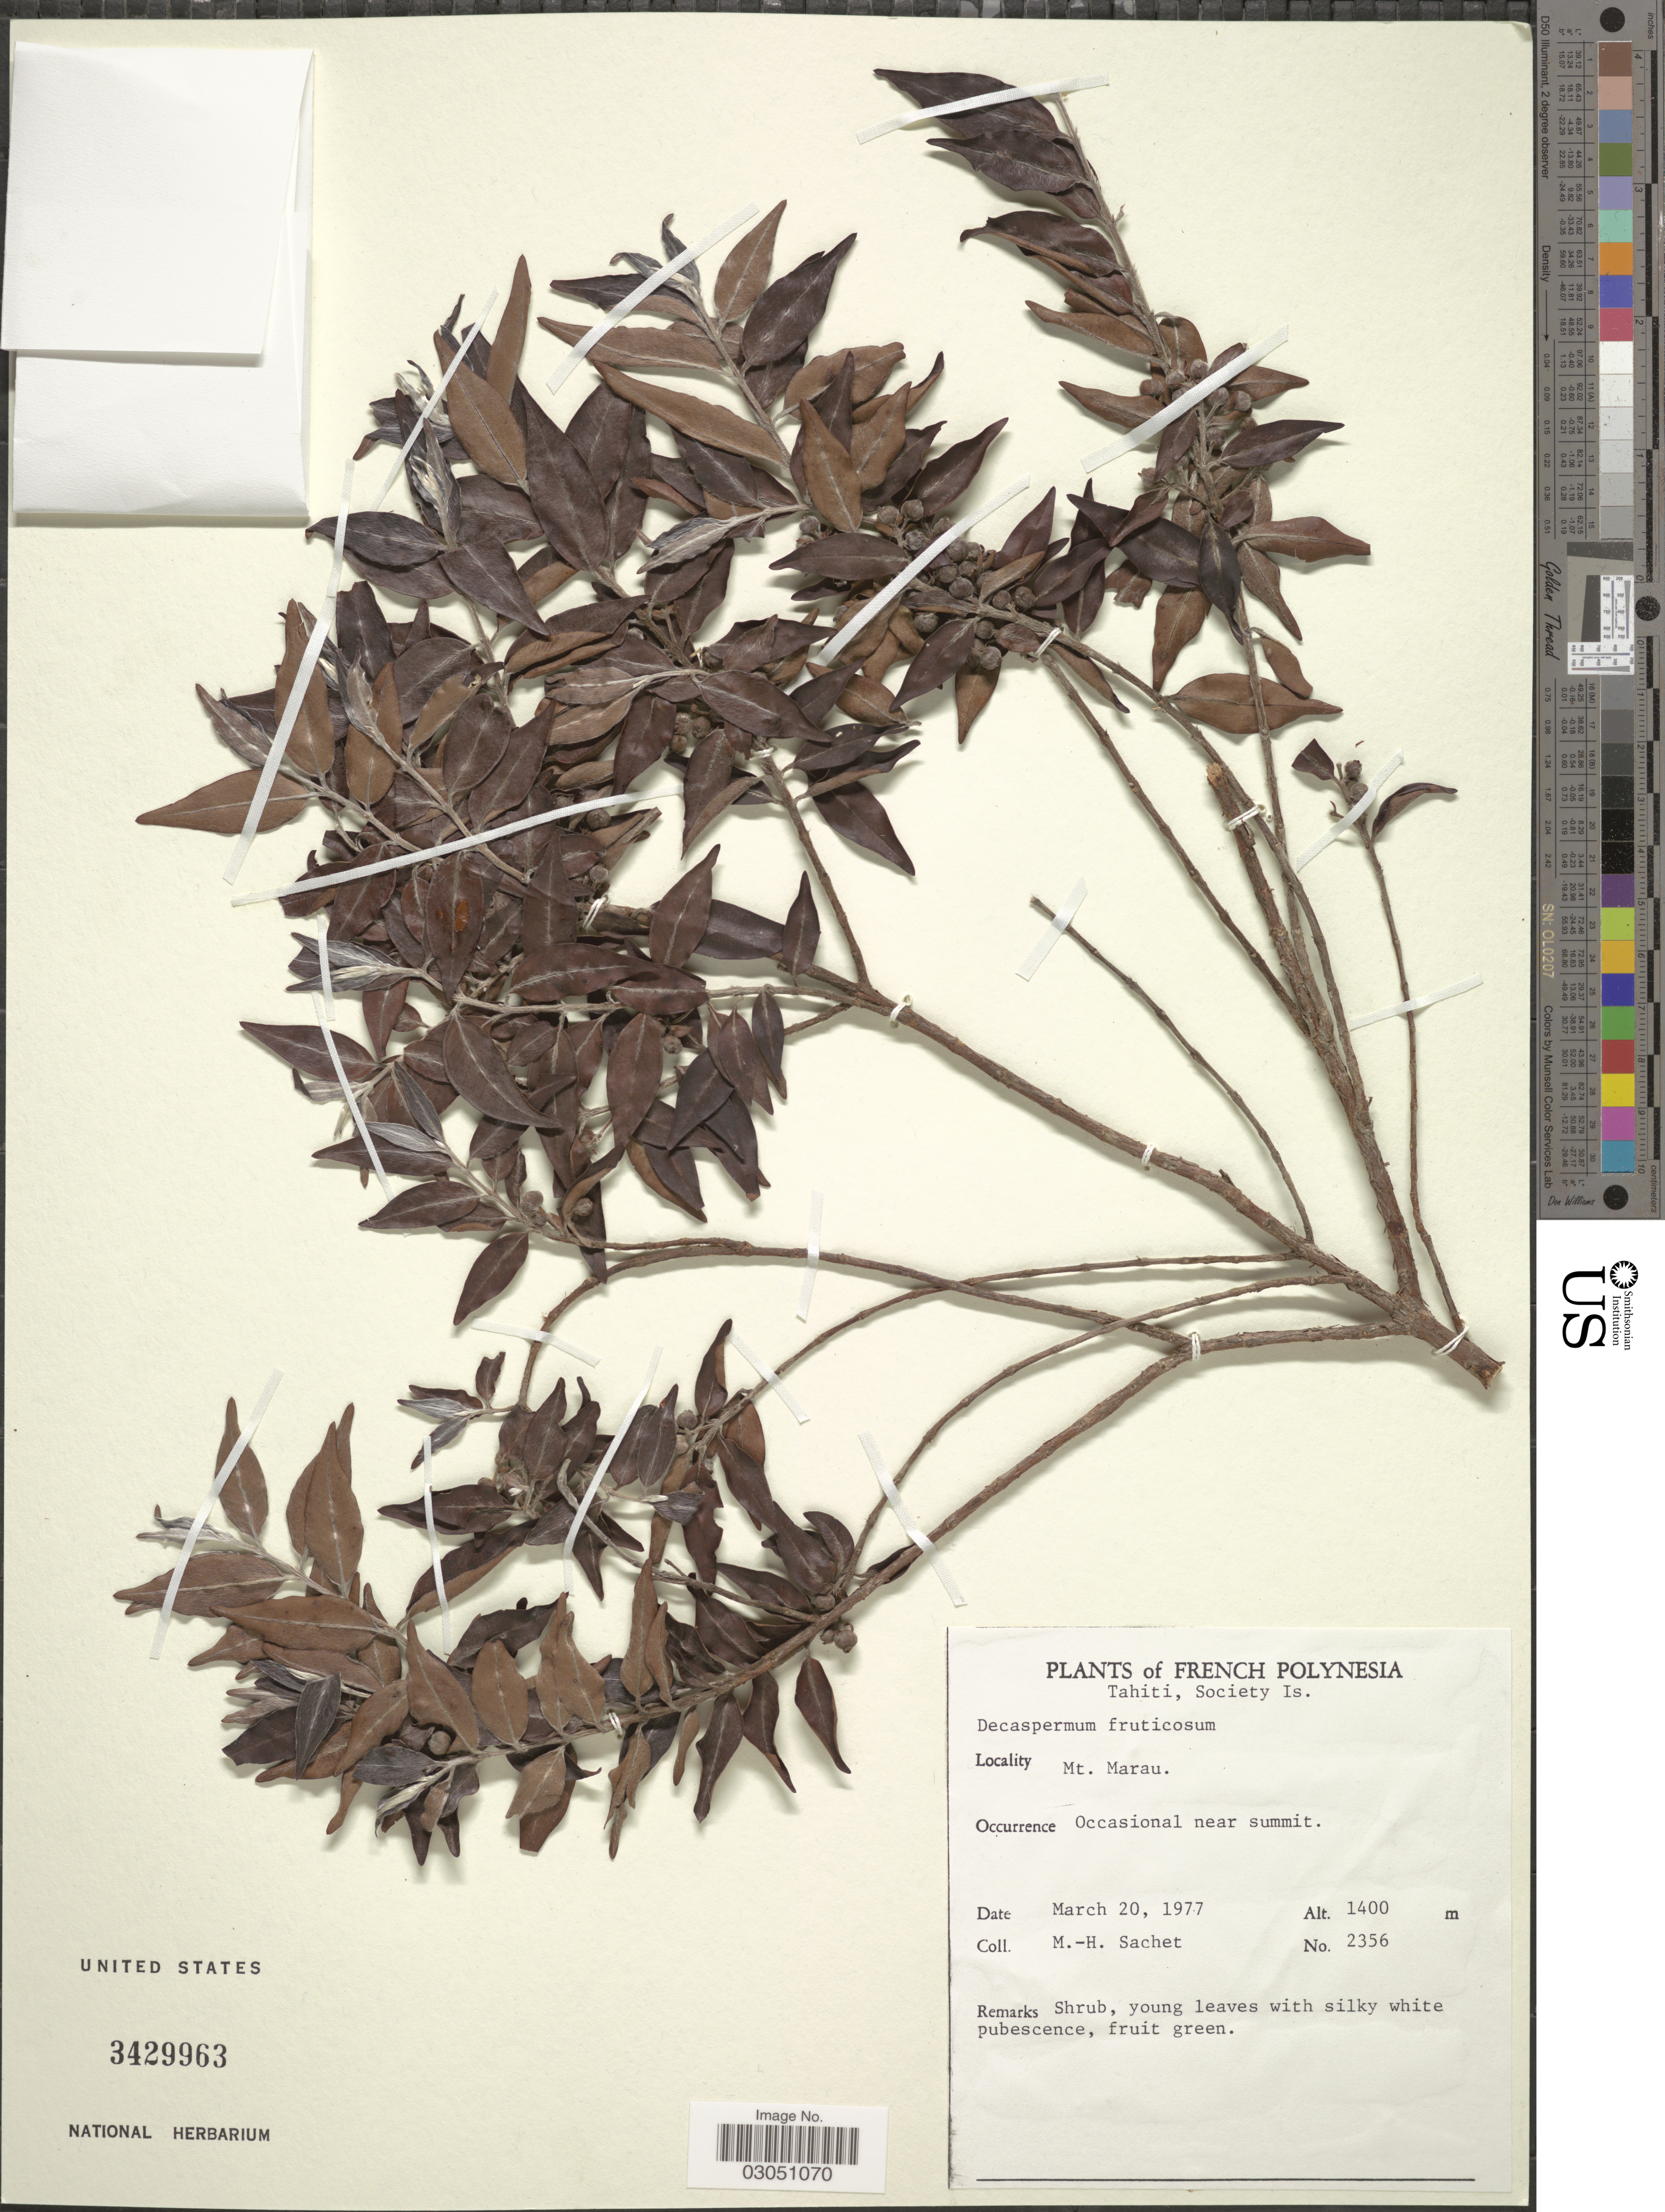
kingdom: Plantae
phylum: Tracheophyta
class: Magnoliopsida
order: Myrtales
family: Myrtaceae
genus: Decaspermum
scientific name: Decaspermum fruticosum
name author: J.R. Forst. & G. Forst.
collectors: M.-H. Sachet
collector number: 2356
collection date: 1977-03-20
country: French Polynesia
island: Tahiti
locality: Tahiti, Society Is. Mt. Marau.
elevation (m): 1400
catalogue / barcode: US 3429963